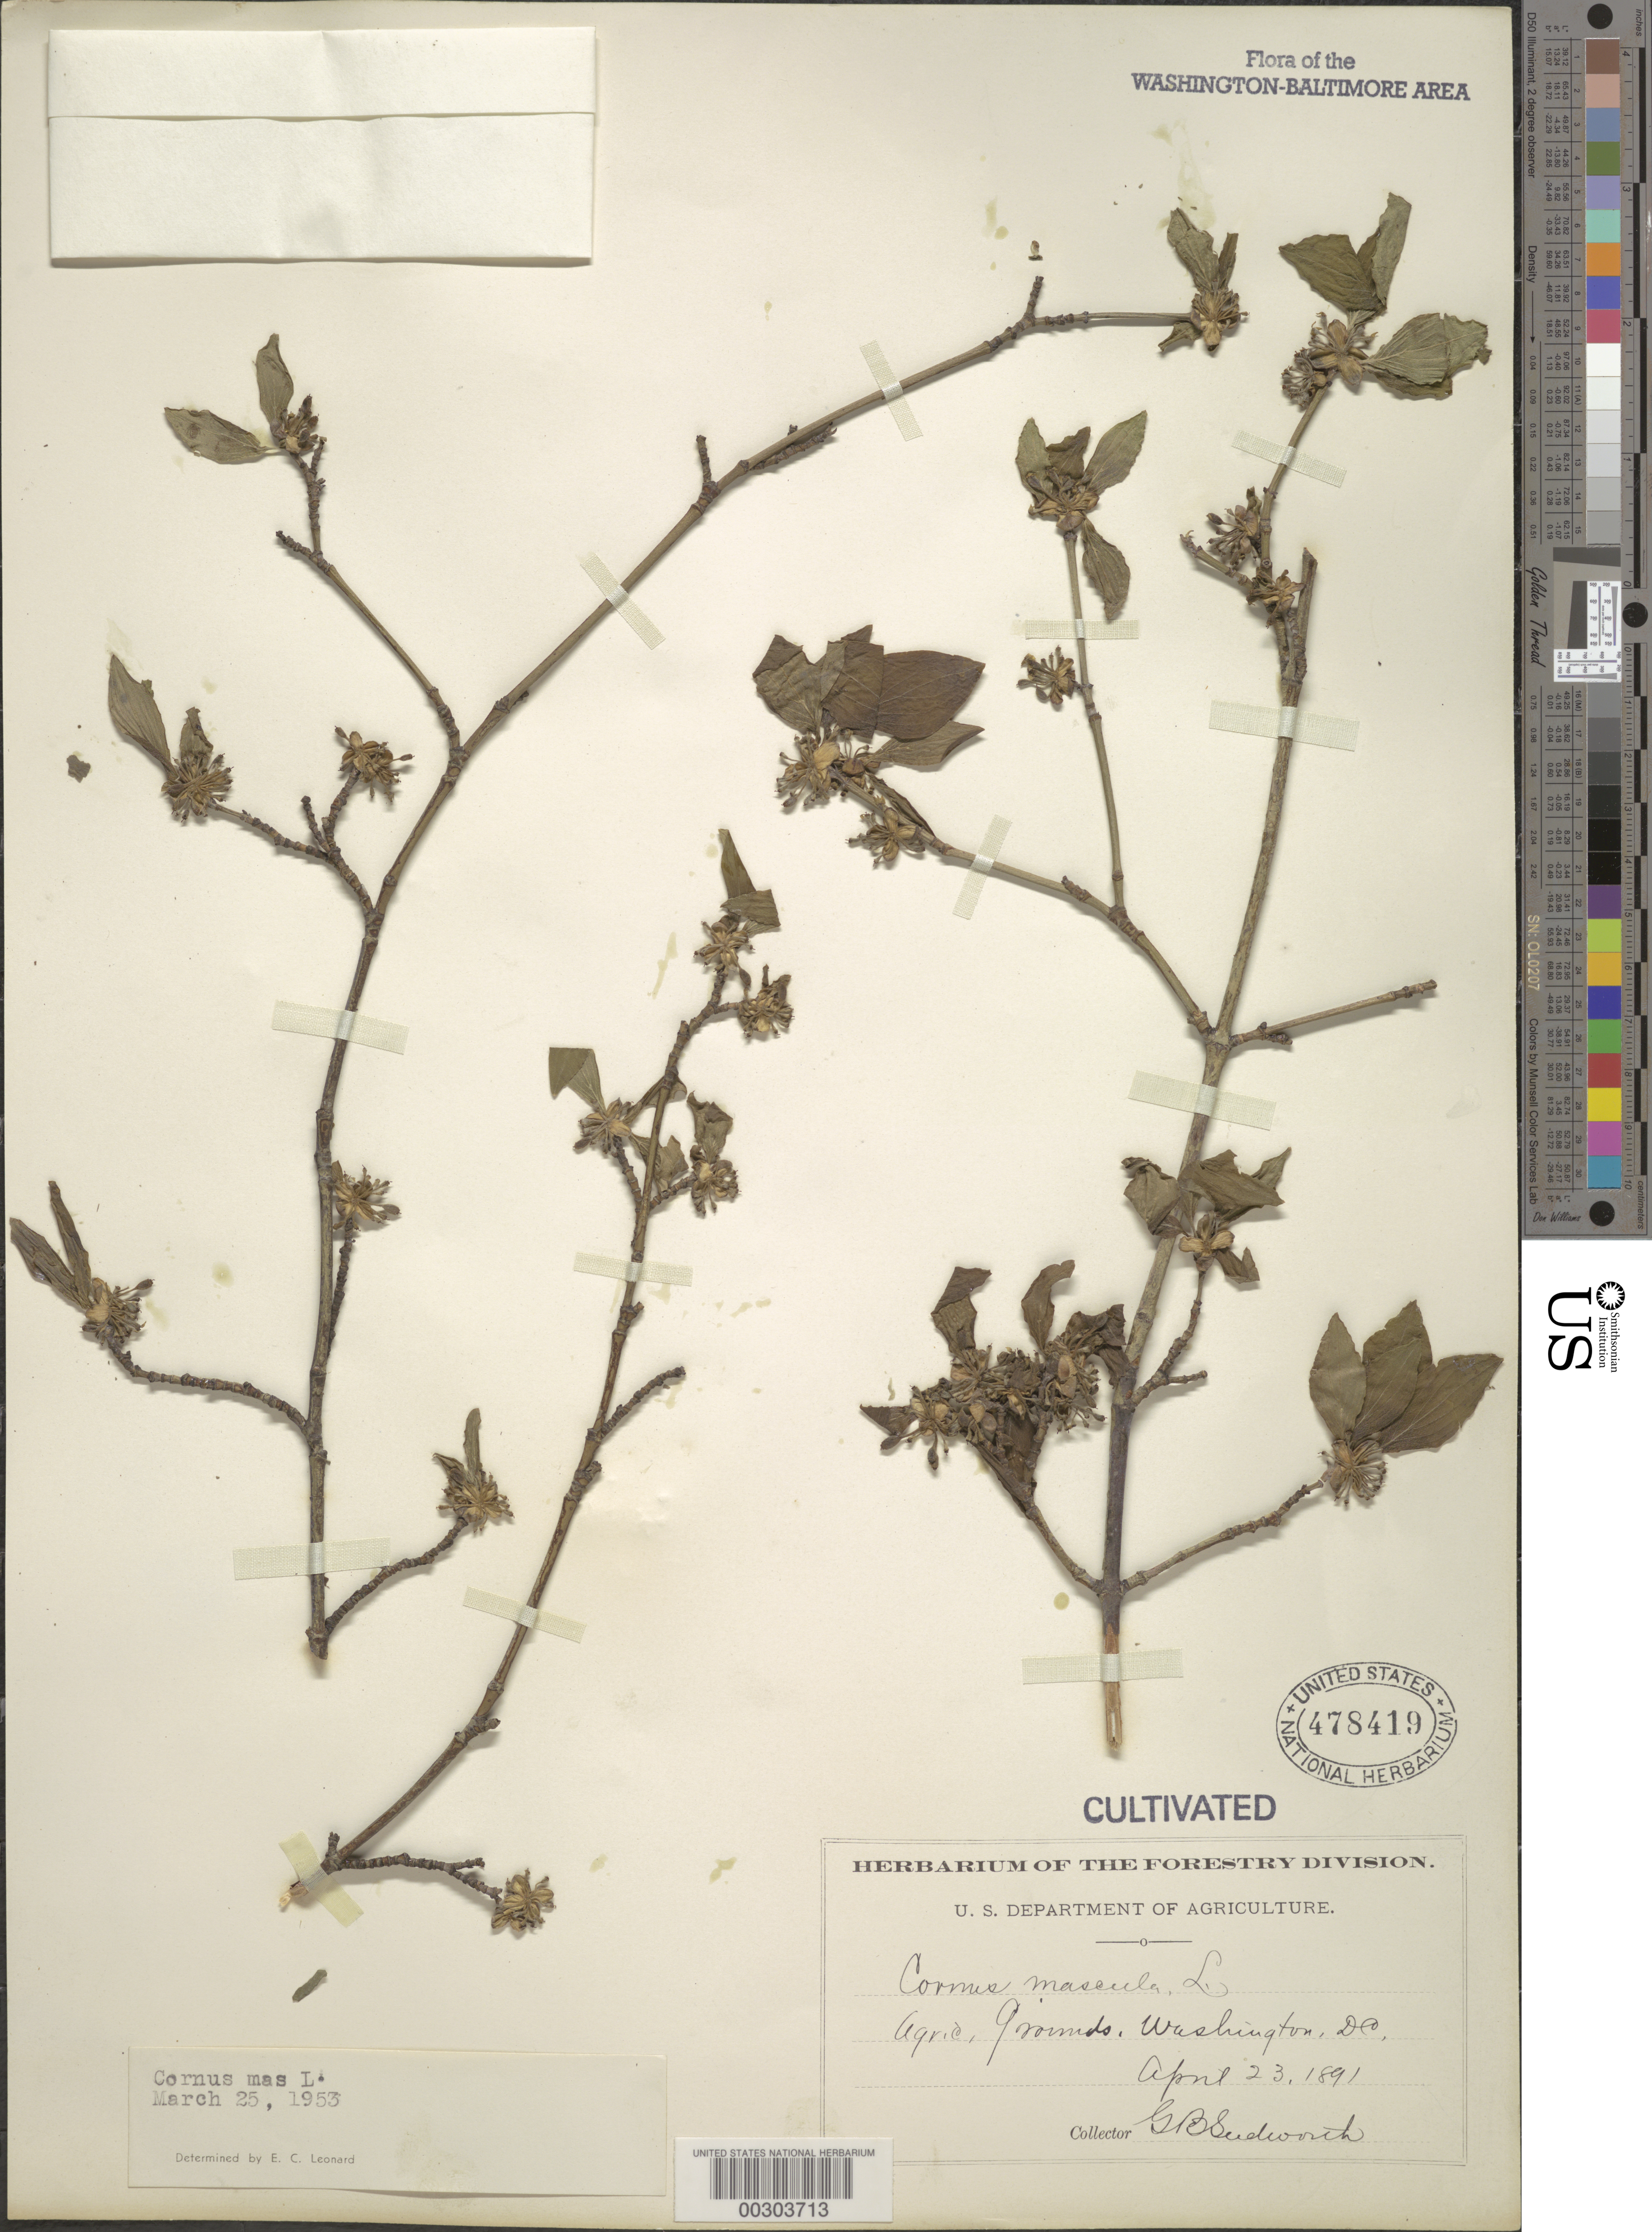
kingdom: Plantae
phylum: Tracheophyta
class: Magnoliopsida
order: Cornales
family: Cornaceae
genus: Cornus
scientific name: Cornus mas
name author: L.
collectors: G. B. Sudworth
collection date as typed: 23 Apr 1891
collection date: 1891-04-23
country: United States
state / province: District of Columbia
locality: Department of Agriculture grounds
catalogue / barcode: US 478419